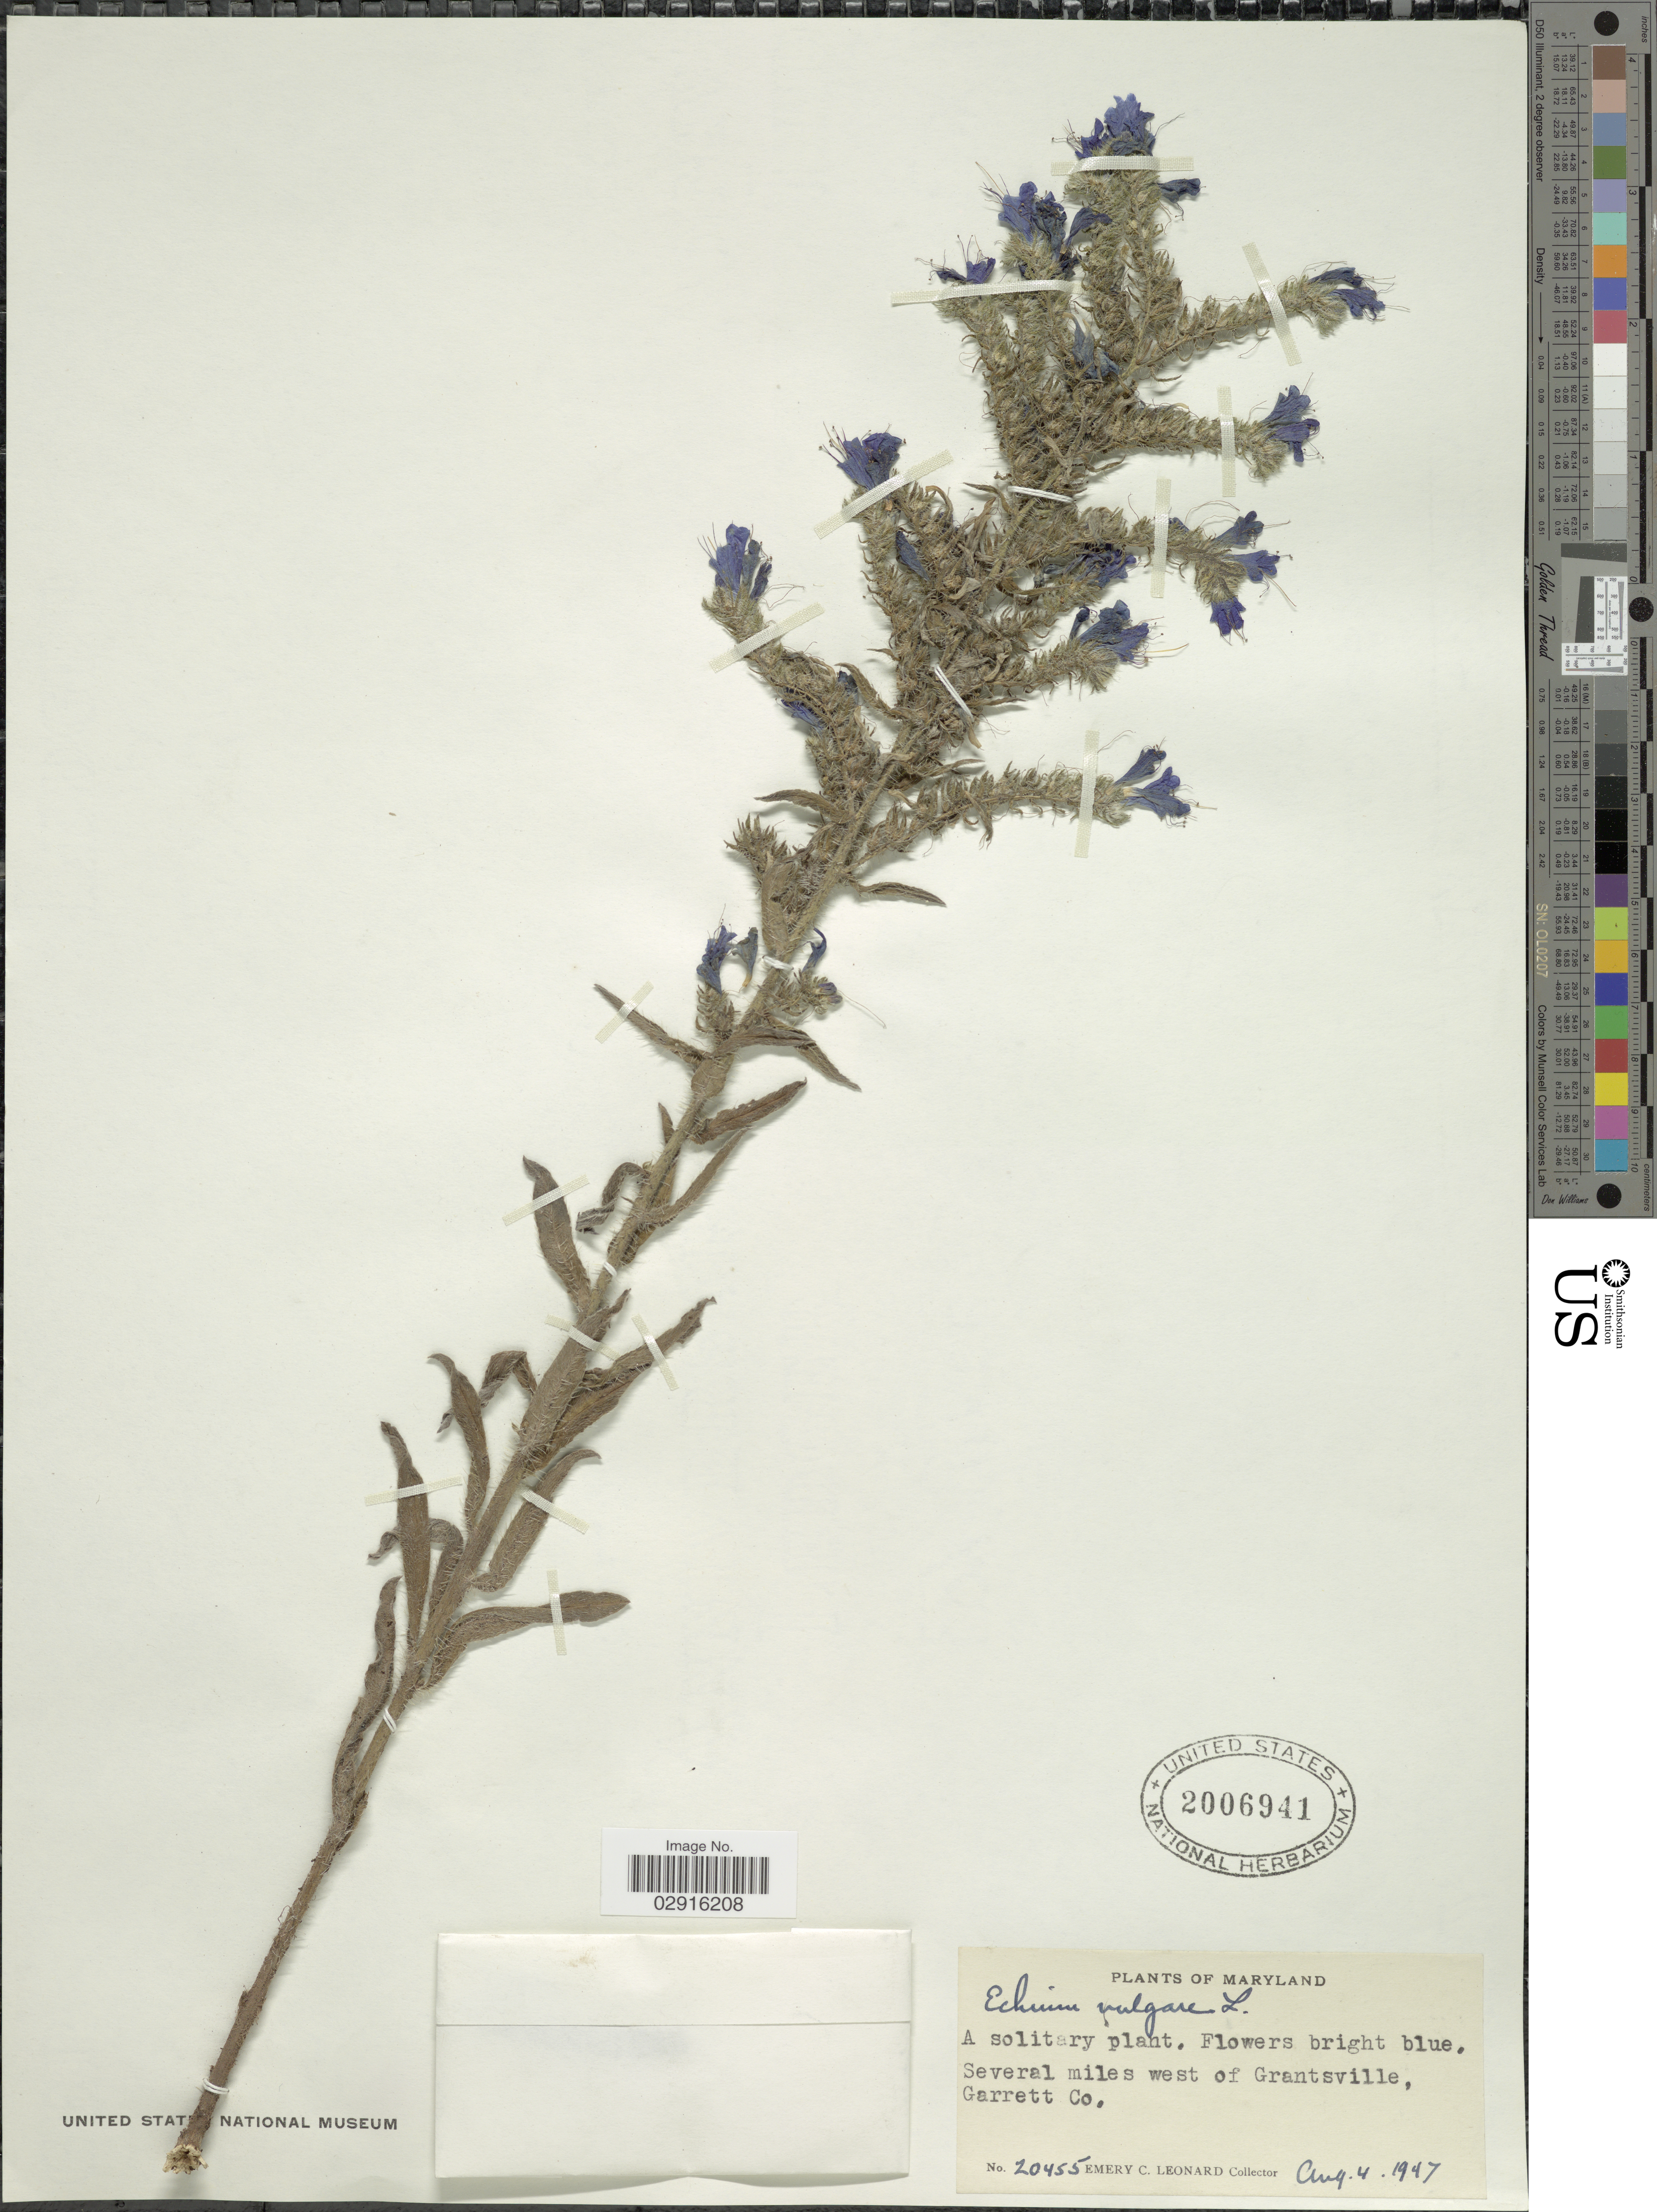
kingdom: Plantae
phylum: Tracheophyta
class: Magnoliopsida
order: Boraginales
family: Boraginaceae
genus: Echium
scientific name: Echium vulgare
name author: L.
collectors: E. C. Leonard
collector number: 20455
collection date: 1947-08-04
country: United States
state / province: Maryland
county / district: Garrett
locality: Several miles west of Grantsville, Garrett Co.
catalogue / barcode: US 2006941